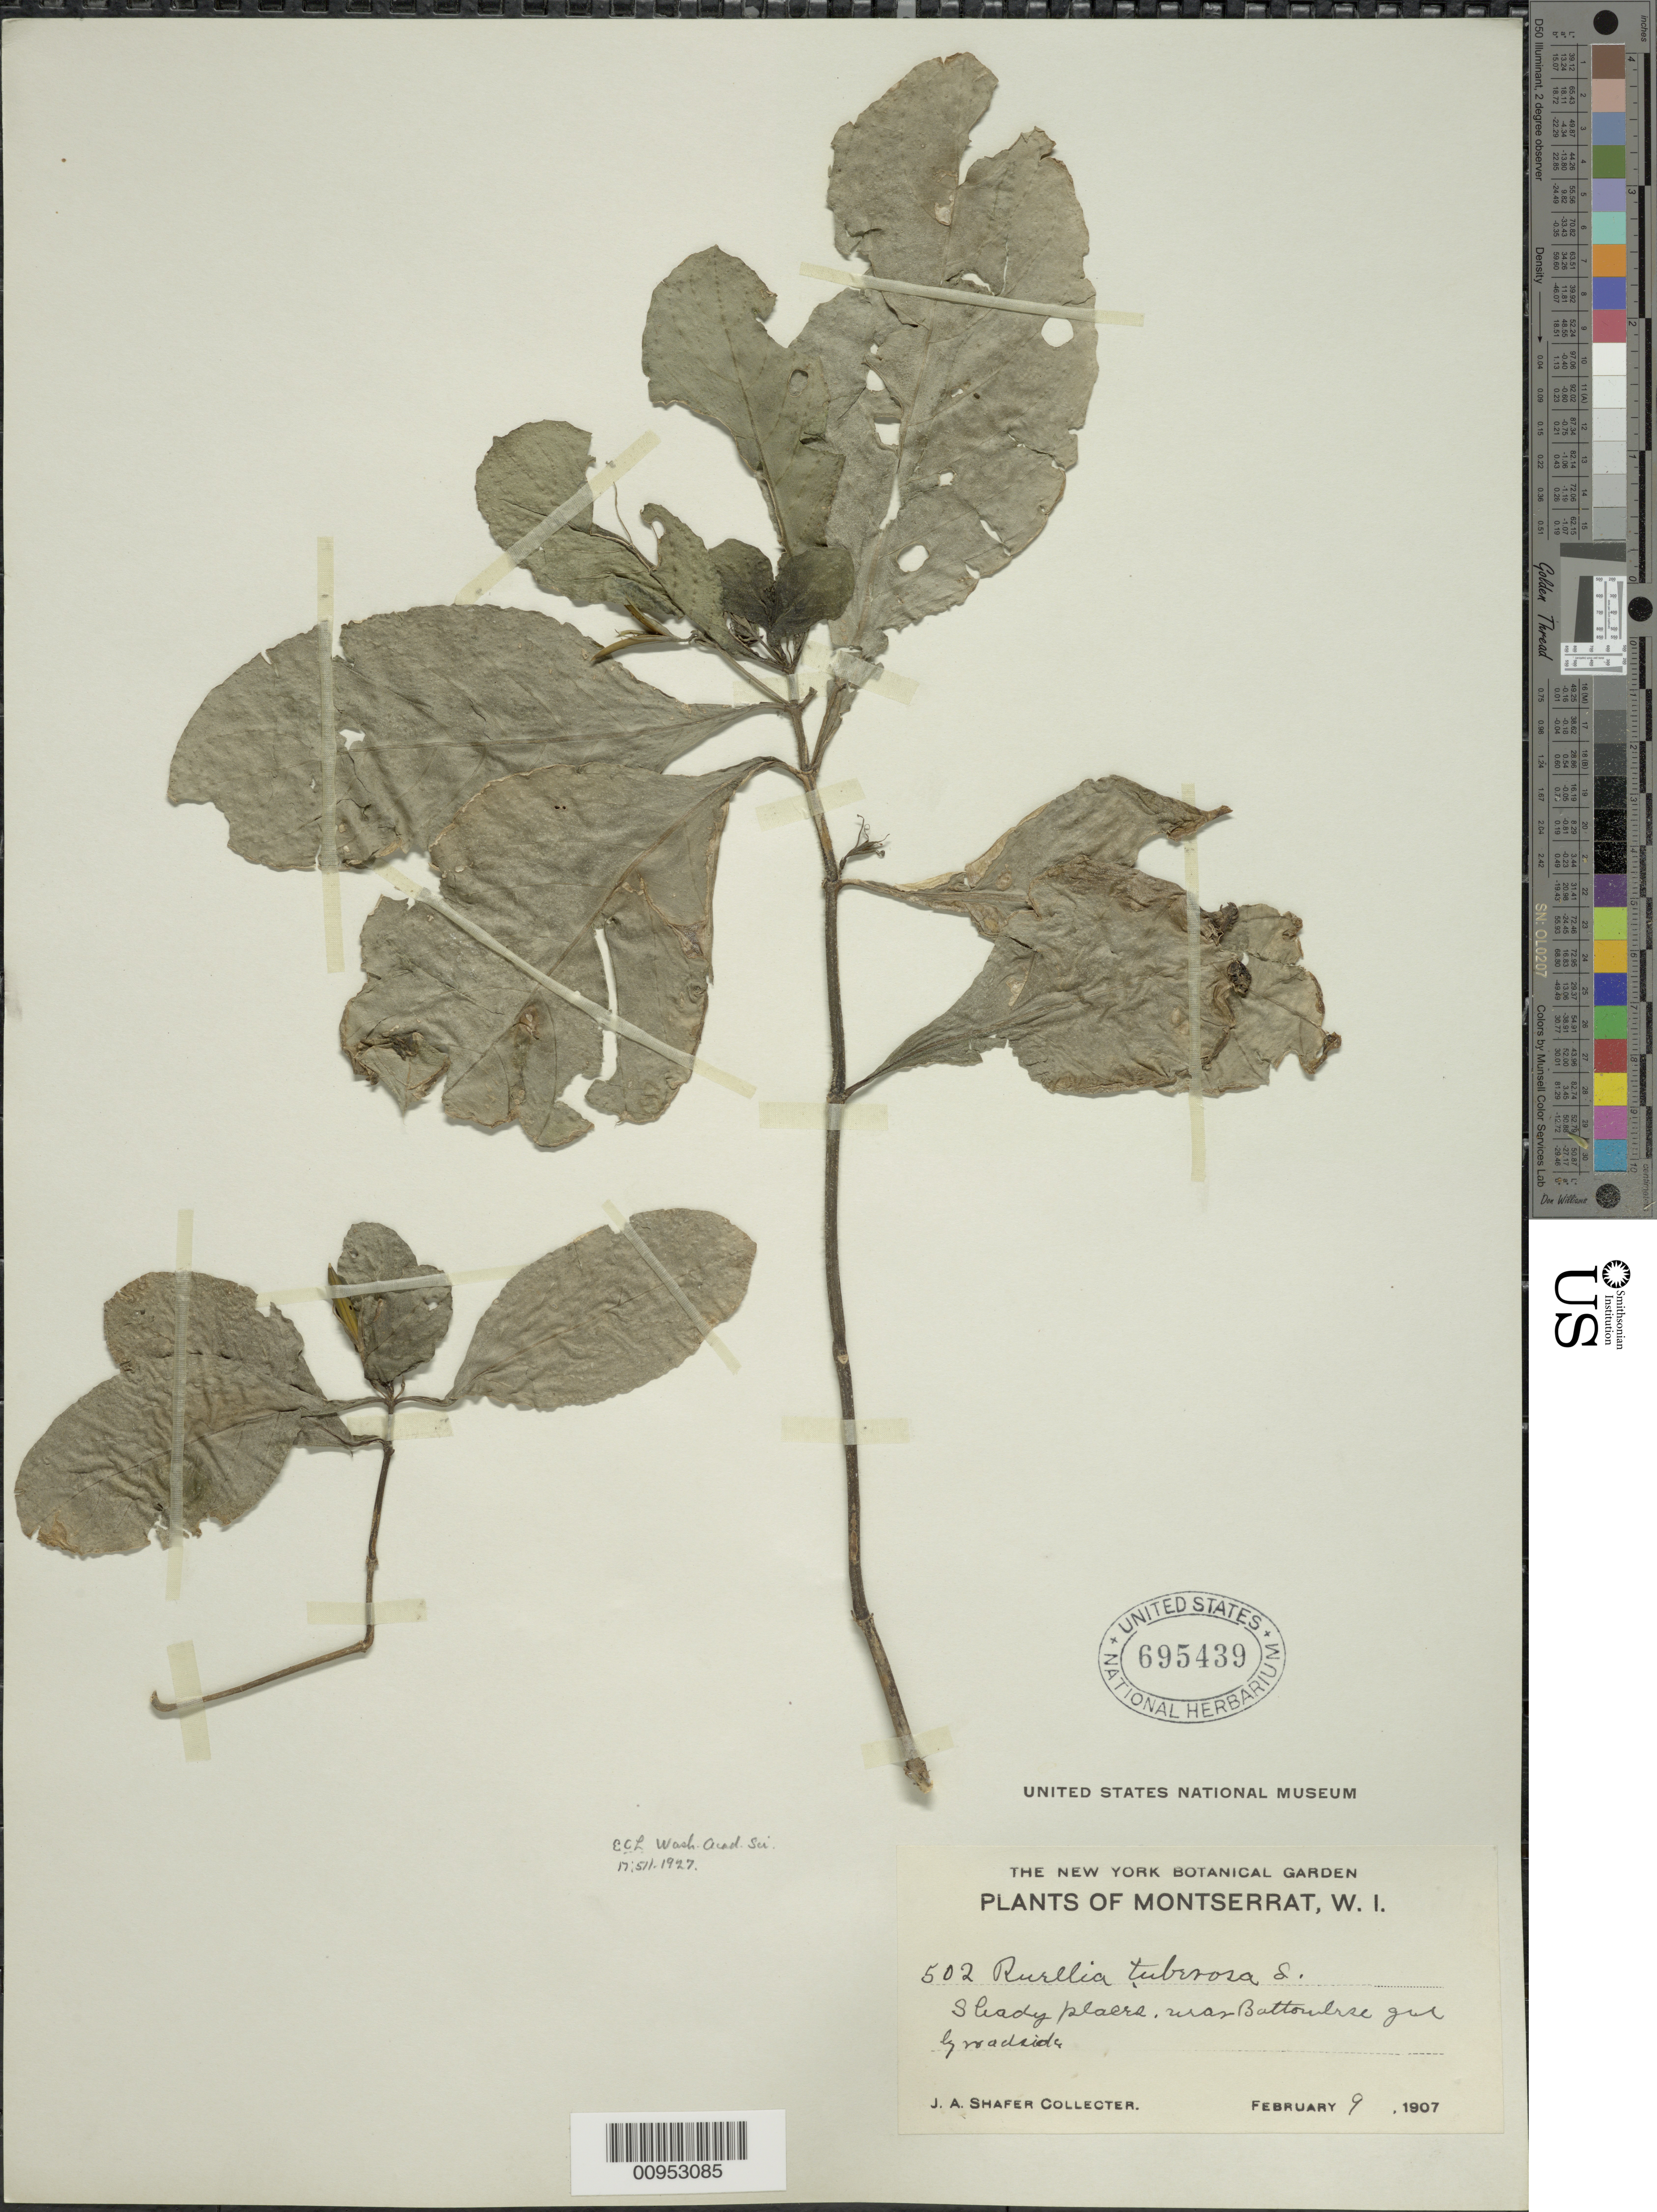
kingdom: Plantae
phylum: Tracheophyta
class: Magnoliopsida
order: Lamiales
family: Acanthaceae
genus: Ruellia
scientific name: Ruellia tuberosa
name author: L.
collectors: J. A. Shafer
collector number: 502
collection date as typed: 09 Feb 1907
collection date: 1907-02-09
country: Montserrat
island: Montserrat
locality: Battonhouse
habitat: Roadside, shady places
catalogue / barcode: US 695439